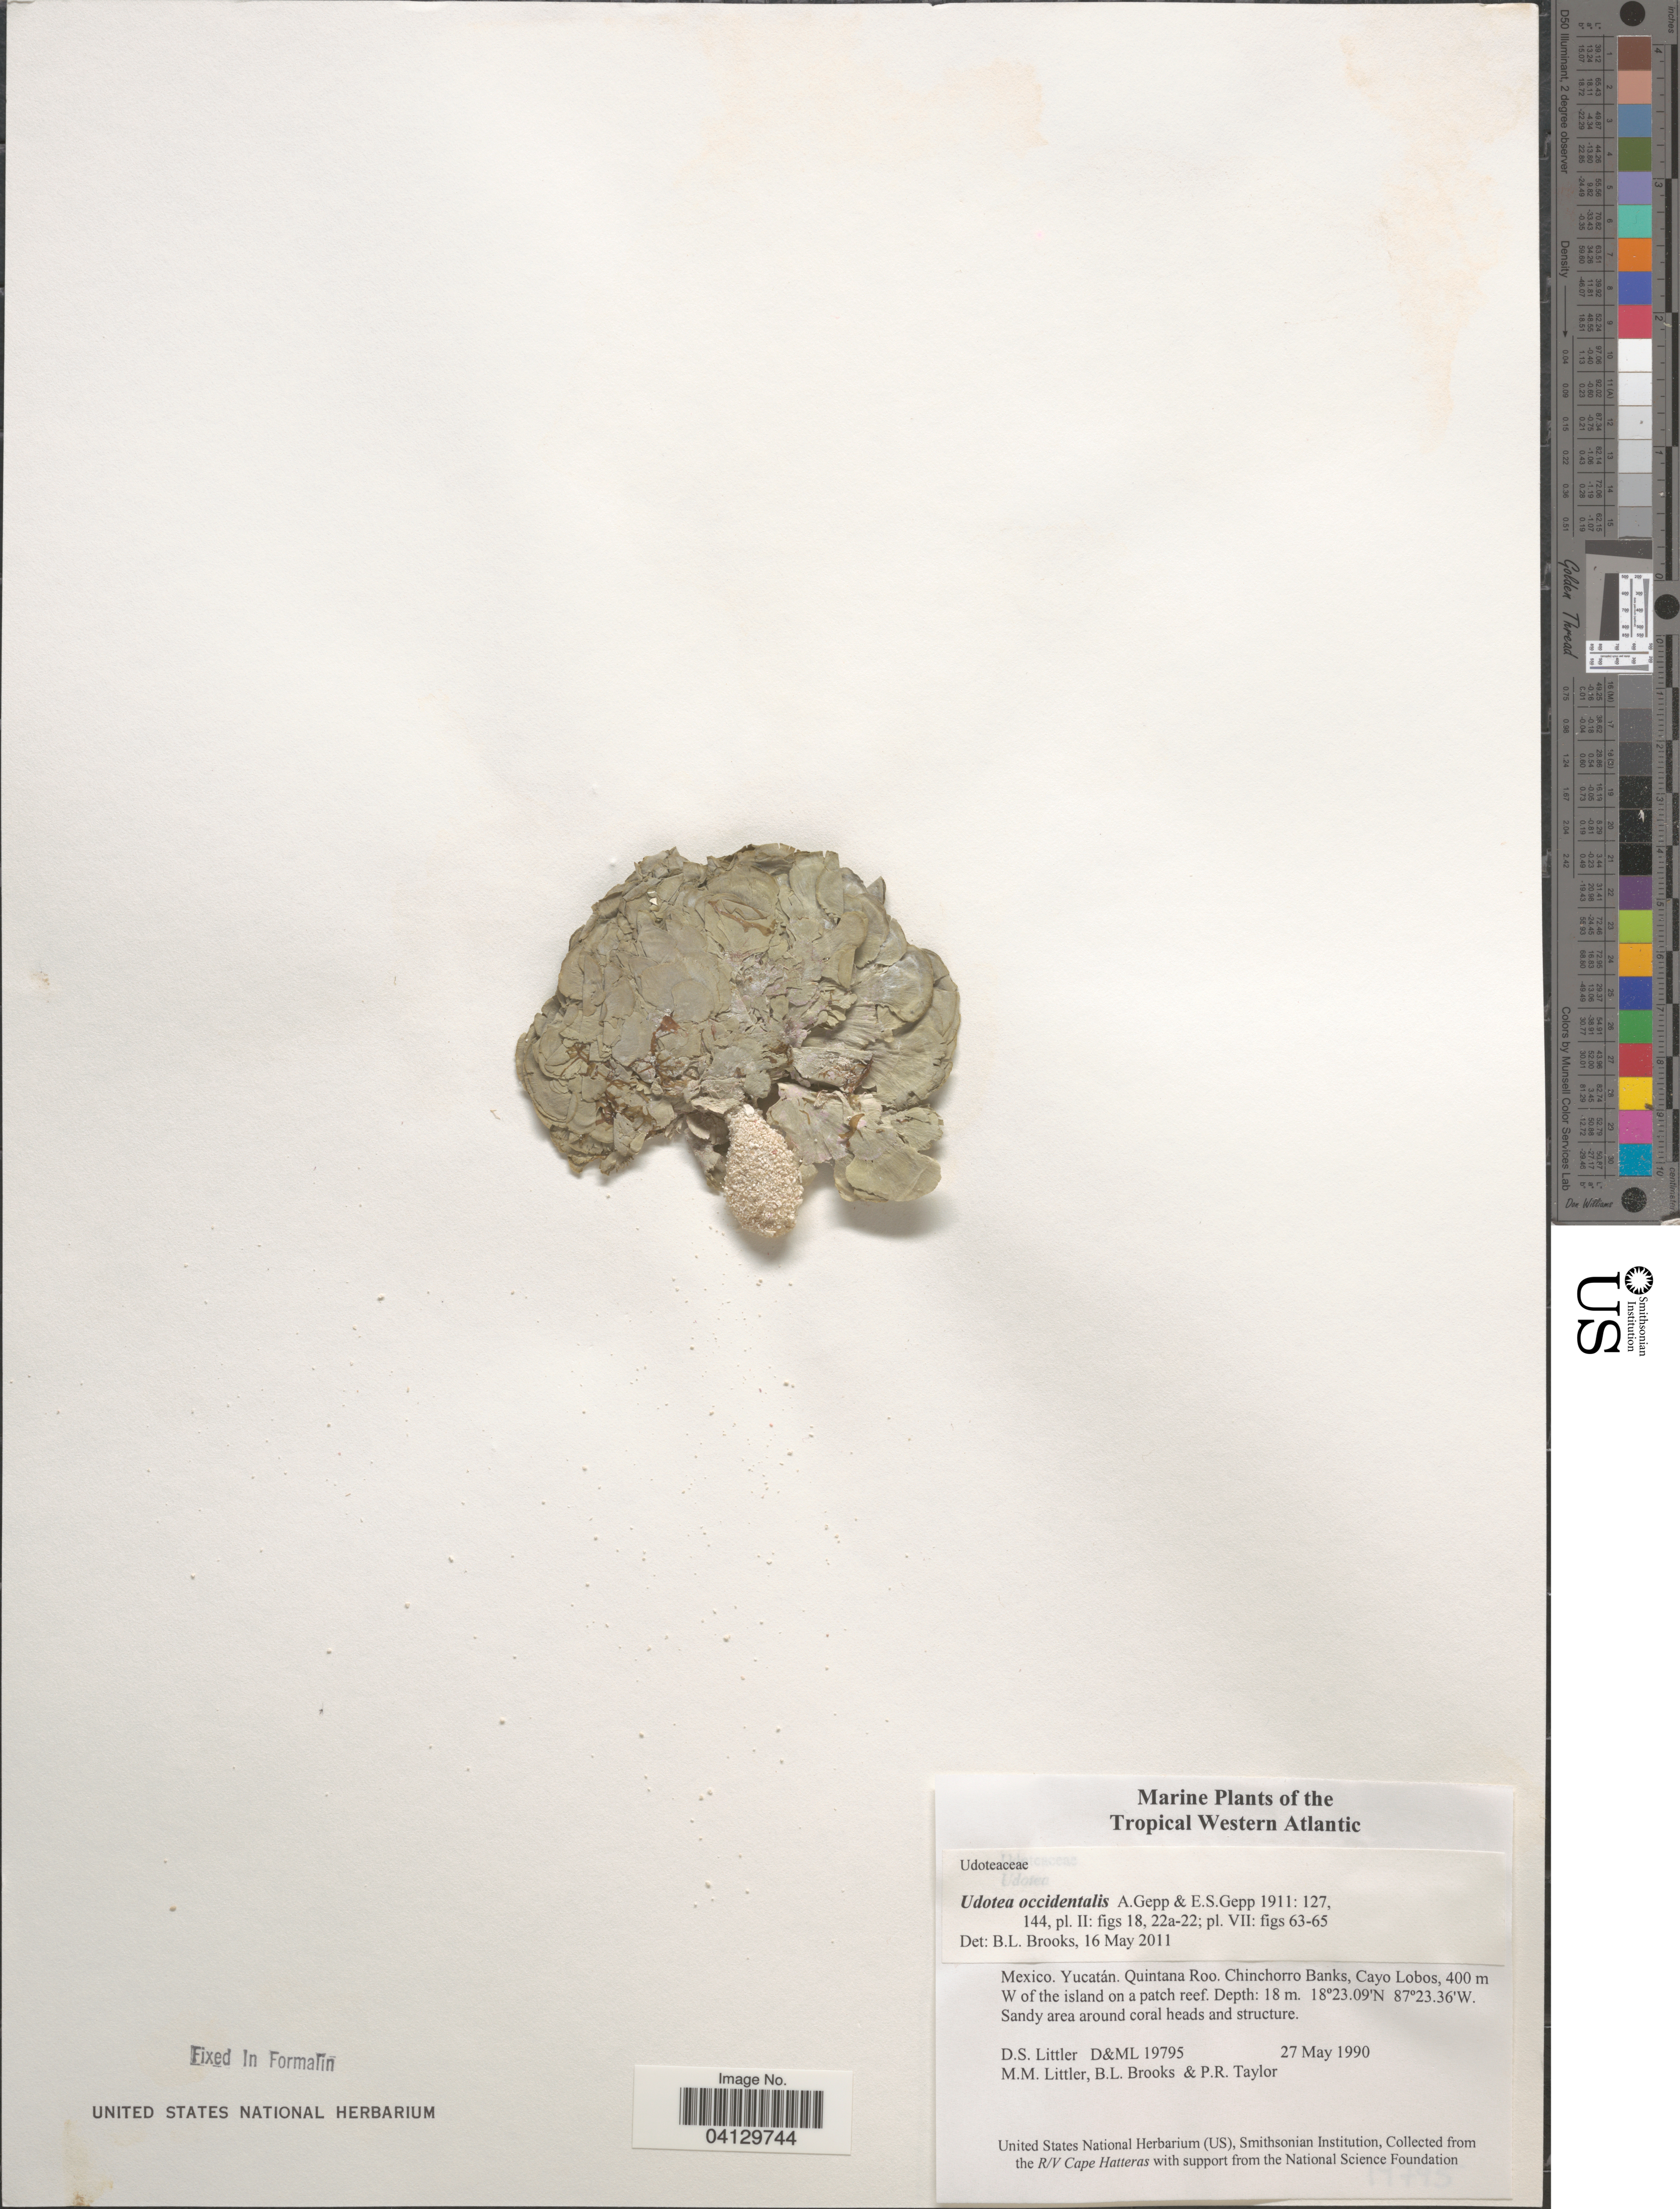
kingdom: Plantae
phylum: Chlorophyta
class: Ulvophyceae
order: Bryopsidales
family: Udoteaceae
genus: Udotea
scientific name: Udotea occidentalis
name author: A. Gepp & E. Gepp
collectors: D. S. Littler, B. Brooks & P. R. Taylor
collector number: D&ML19795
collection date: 1990-05-27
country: Mexico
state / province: Yucatán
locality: The Tropical Western Atlantic. Quintana Roo. Chinchorro Banks, Cayo Lobos, 400 m W of the island on a patch reef.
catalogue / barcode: US 329076